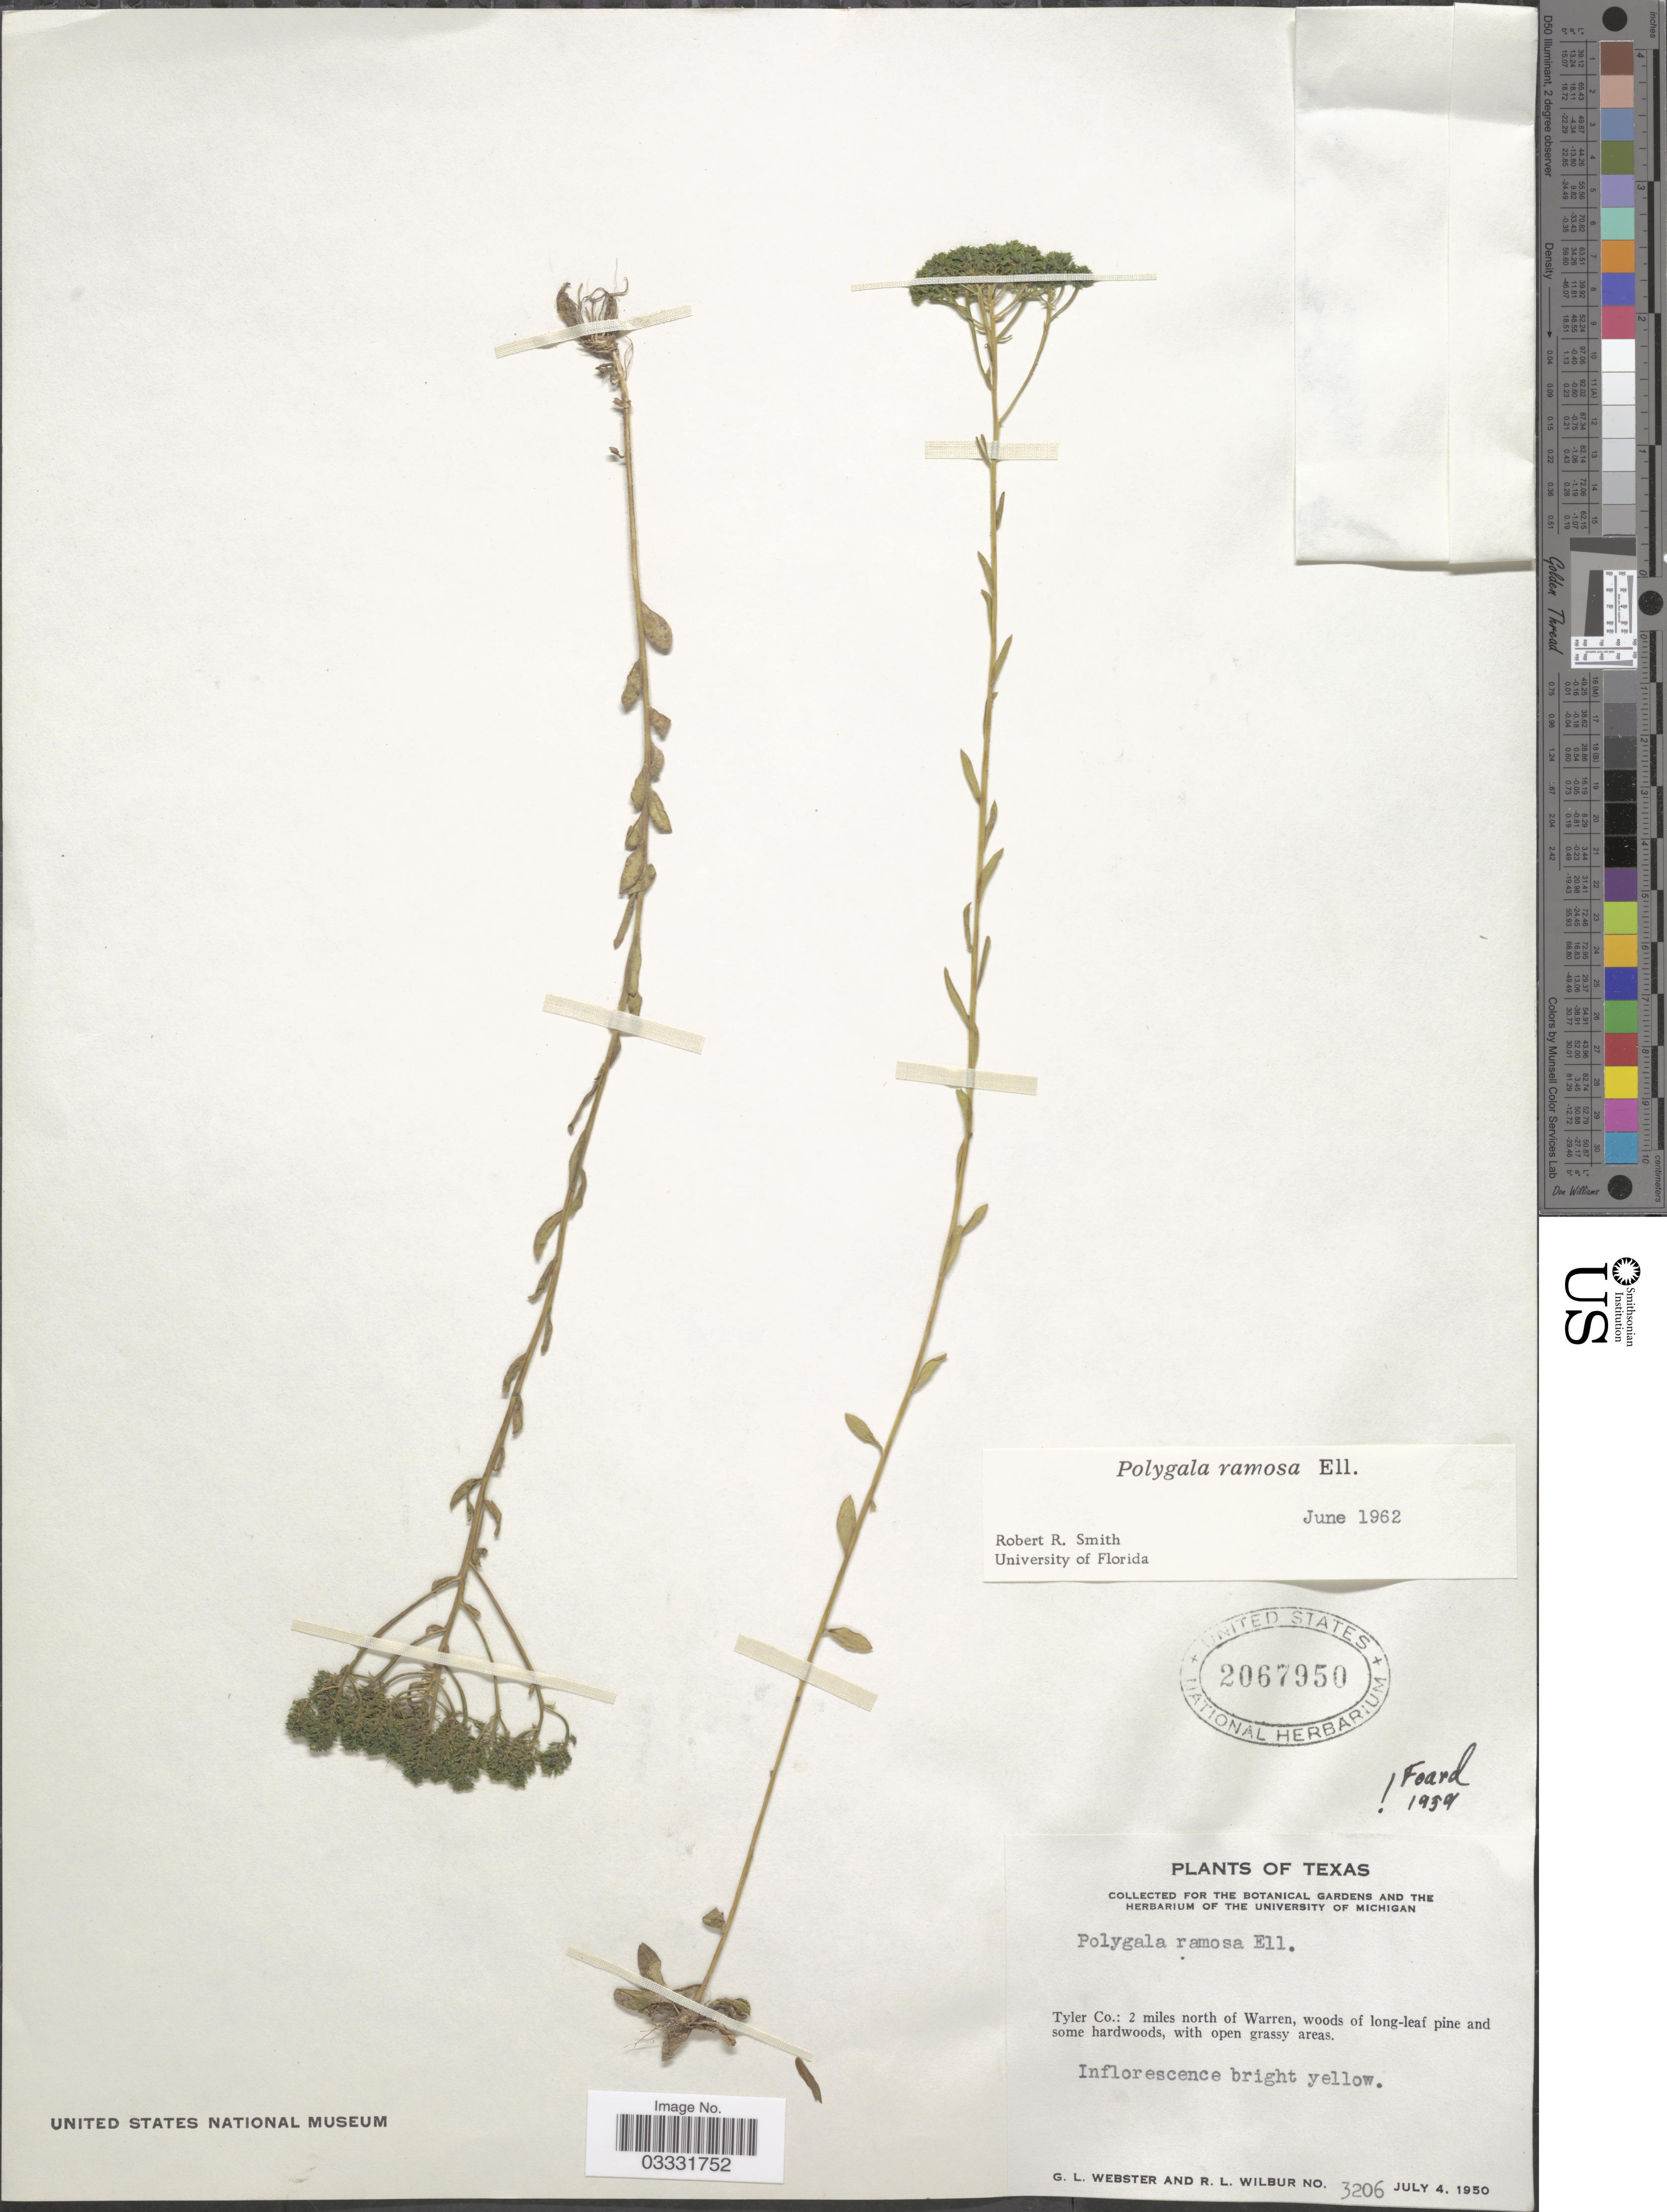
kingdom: Plantae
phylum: Tracheophyta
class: Magnoliopsida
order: Fabales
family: Polygalaceae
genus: Polygala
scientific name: Polygala ramosa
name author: Elliott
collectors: G. L. Webster & R. L. Wilbur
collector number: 3206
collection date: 1950-07-04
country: United States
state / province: Texas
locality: Tyler Co.: 2 miles north of Warren.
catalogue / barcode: US 2067950